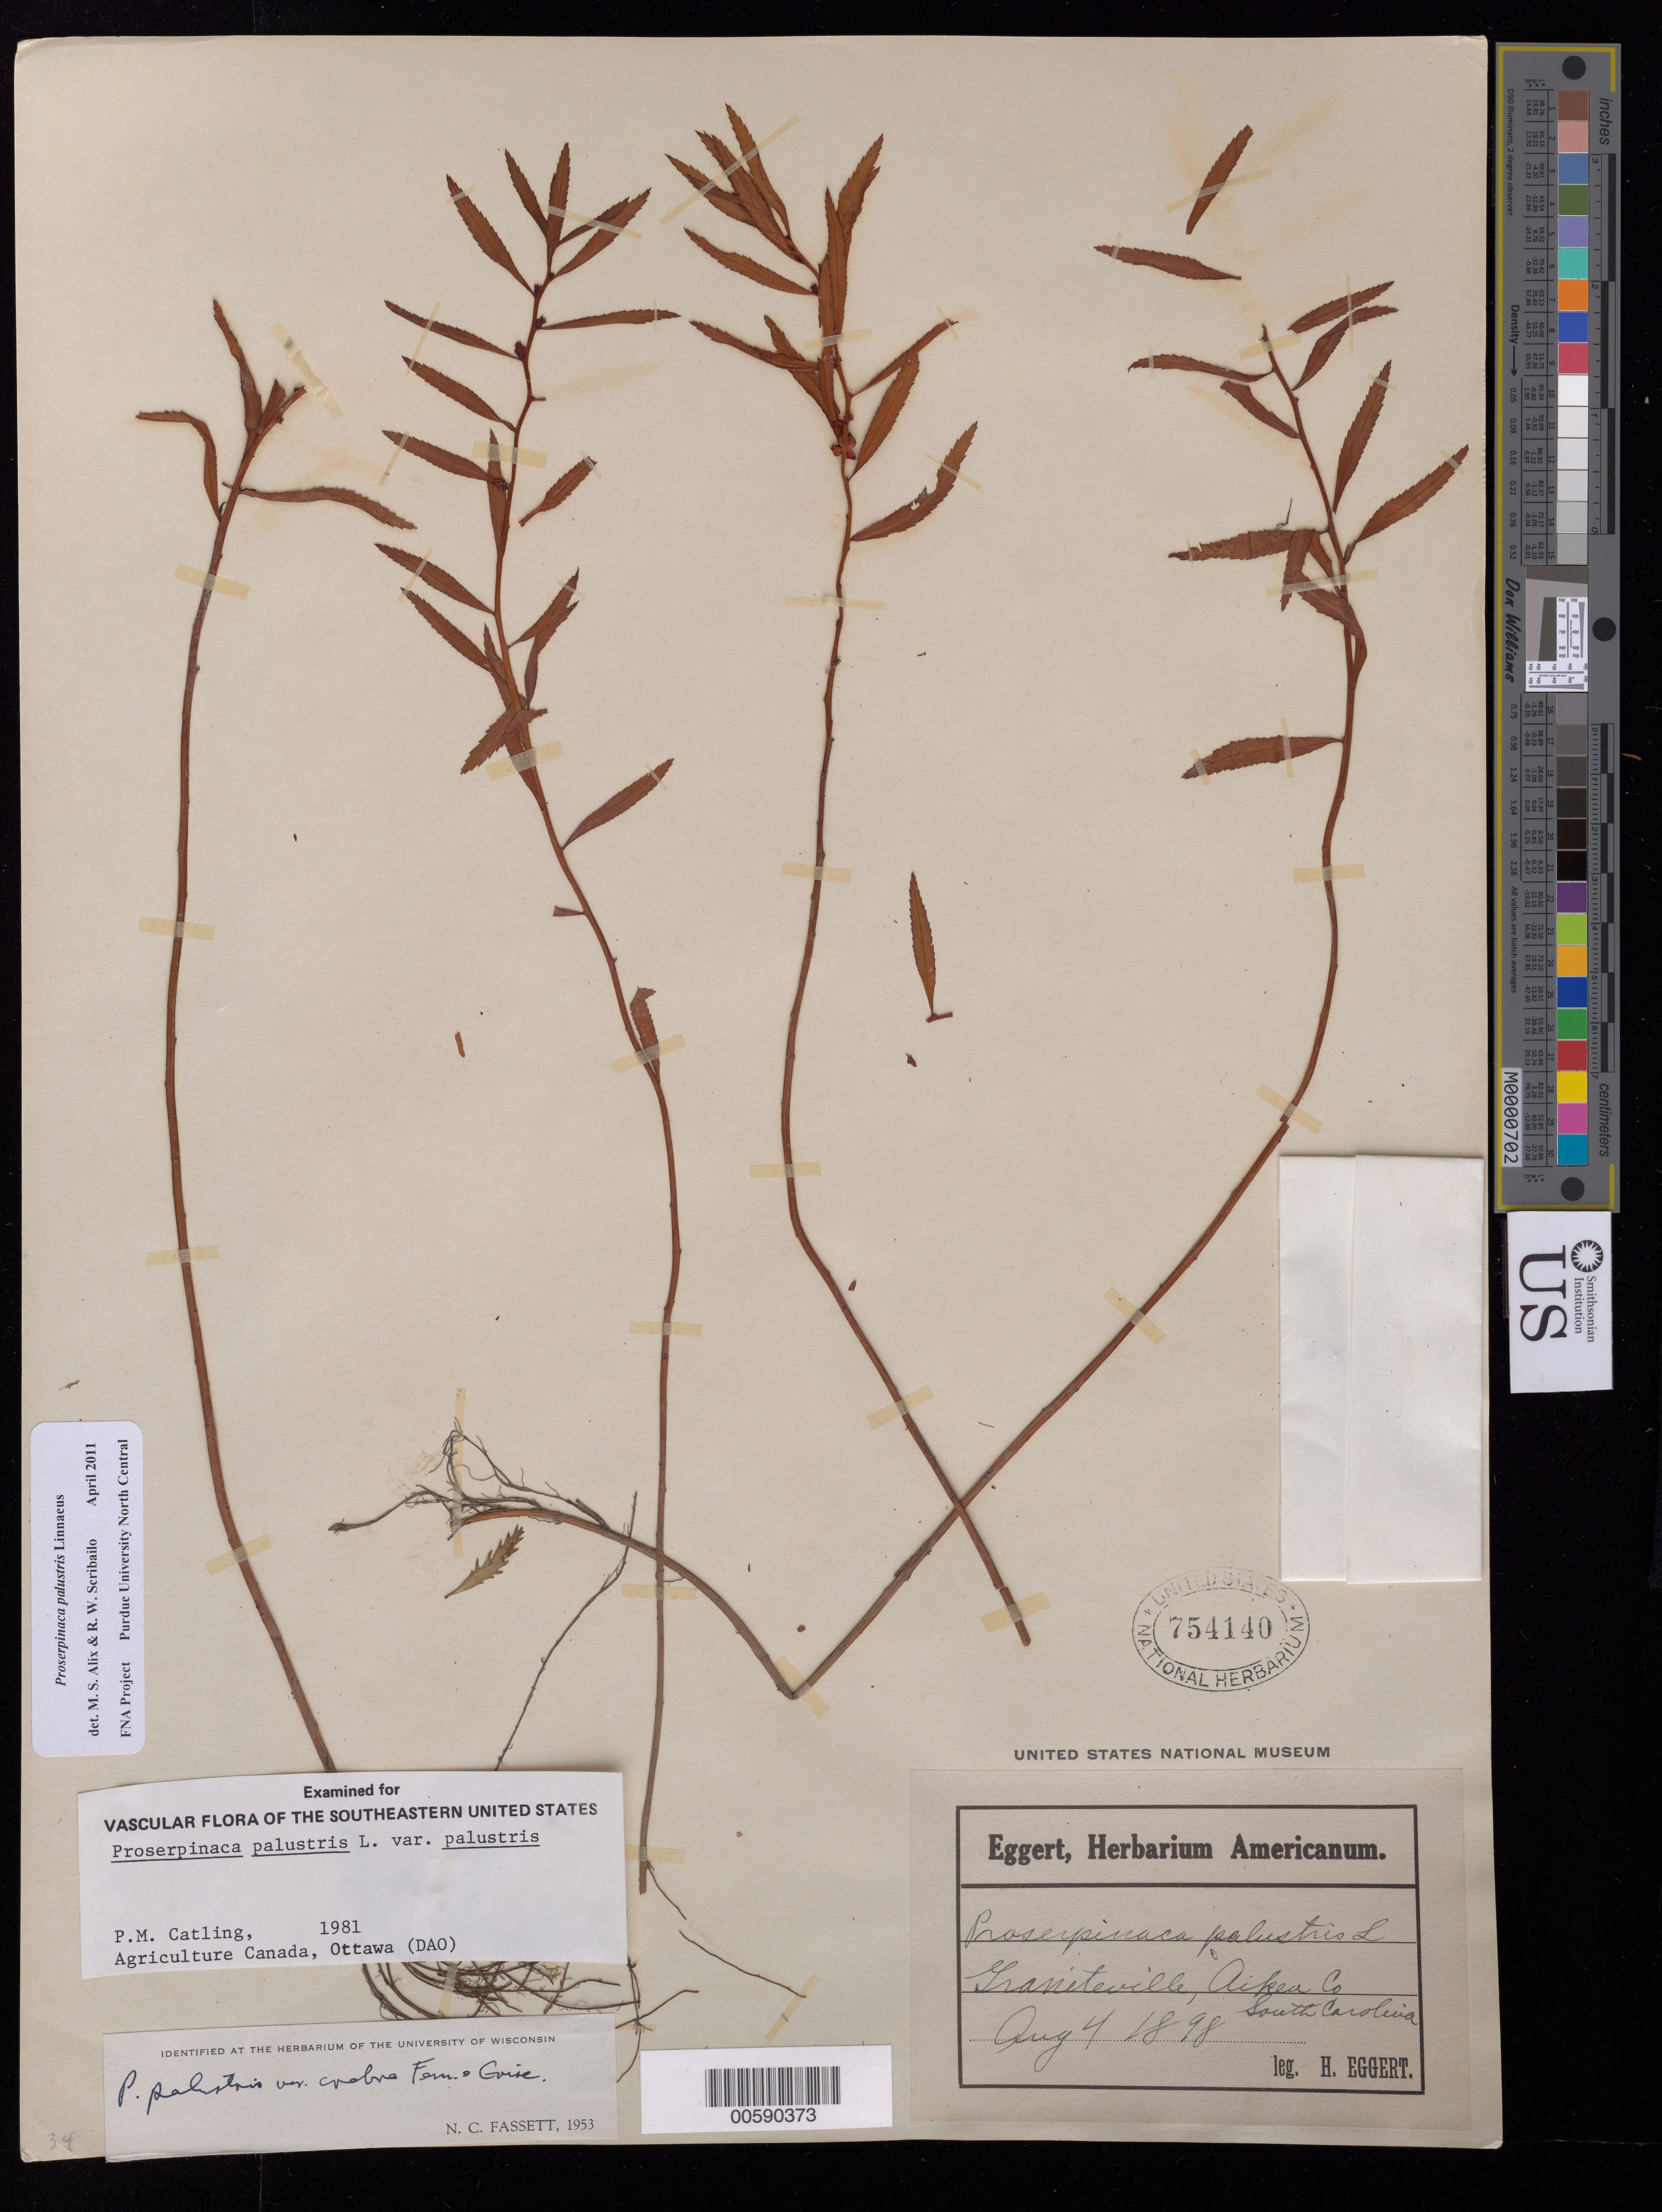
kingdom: Plantae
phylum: Tracheophyta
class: Magnoliopsida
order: Saxifragales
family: Haloragaceae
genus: Proserpinaca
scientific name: Proserpinaca palustris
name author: L.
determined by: Scribailo, R. W.; Alix, M. S.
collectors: H. Eggert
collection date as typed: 04 Aug 1898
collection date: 1898-08-04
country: United States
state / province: South Carolina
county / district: Aiken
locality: Graniteville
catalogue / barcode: US 754140